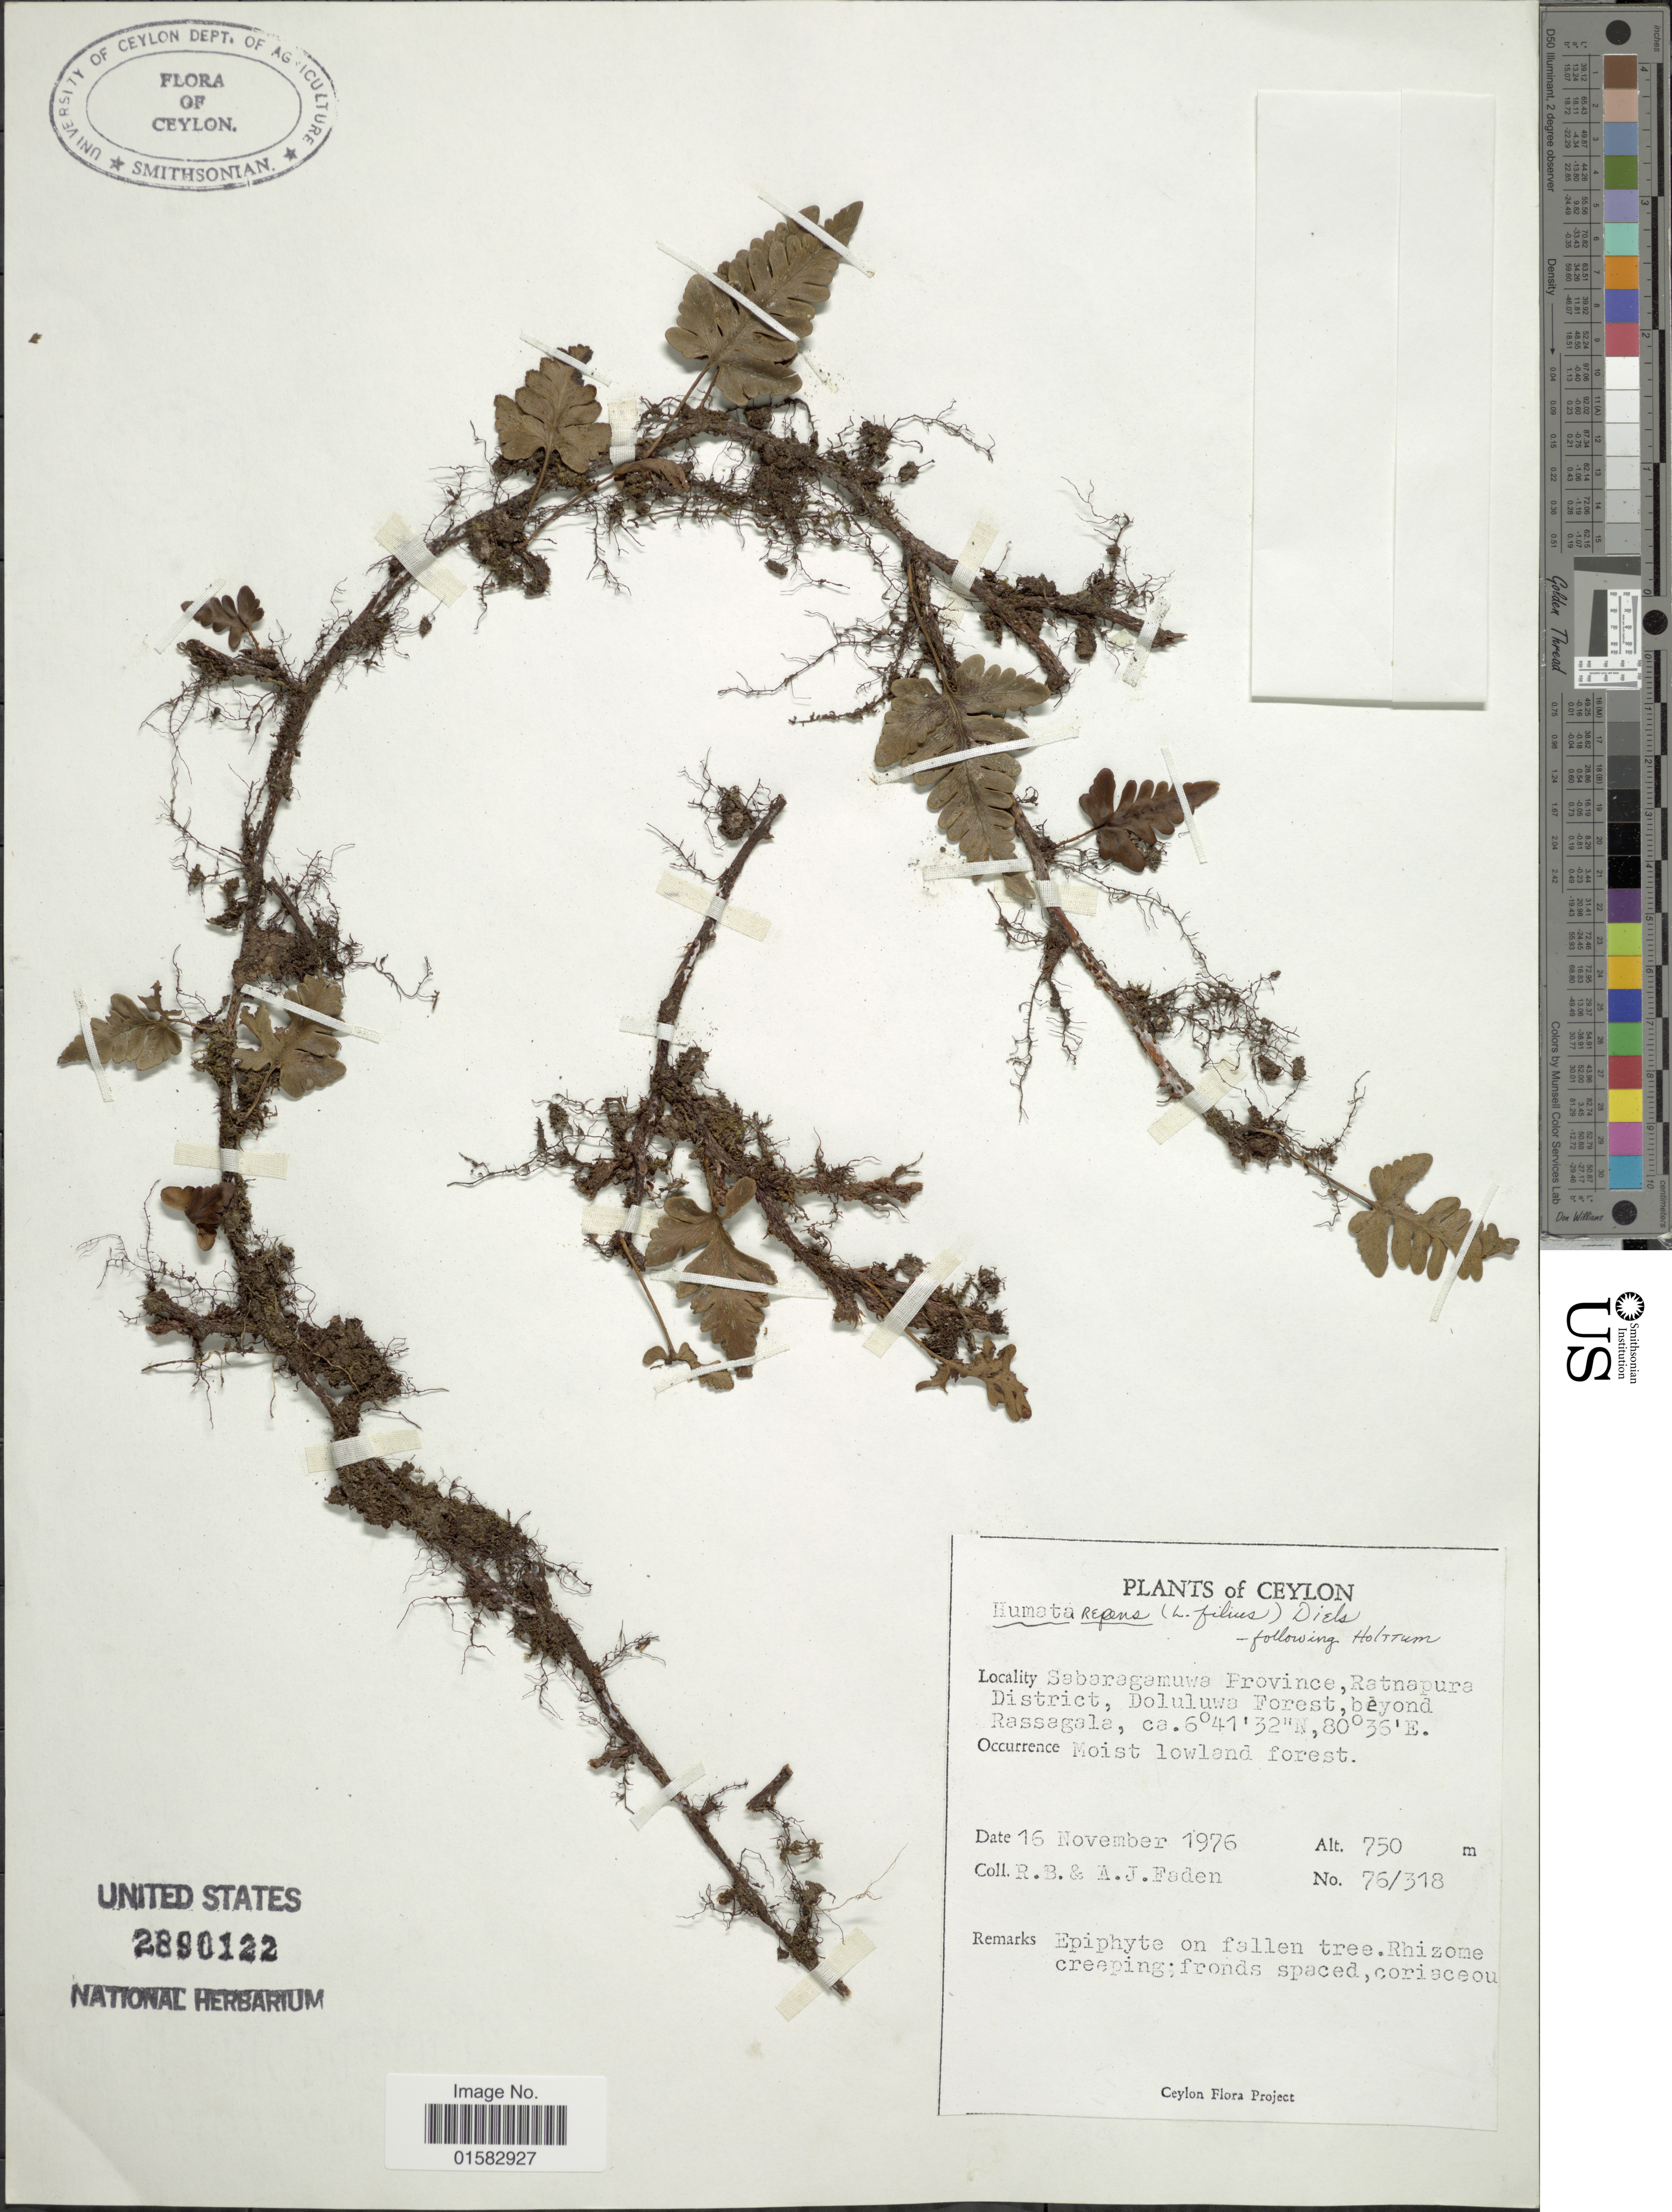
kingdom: Plantae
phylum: Tracheophyta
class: Polypodiopsida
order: Polypodiales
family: Davalliaceae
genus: Davallia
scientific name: Davallia repens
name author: (L. f.) Kuhn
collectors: R. B. Faden & A. J. Faden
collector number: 76/318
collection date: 1976-11-16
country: Sri Lanka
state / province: Sabaragamuwa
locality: Ratnapura District, Doluluwa forest, beyond Rassagala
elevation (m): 750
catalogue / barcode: US 2890122